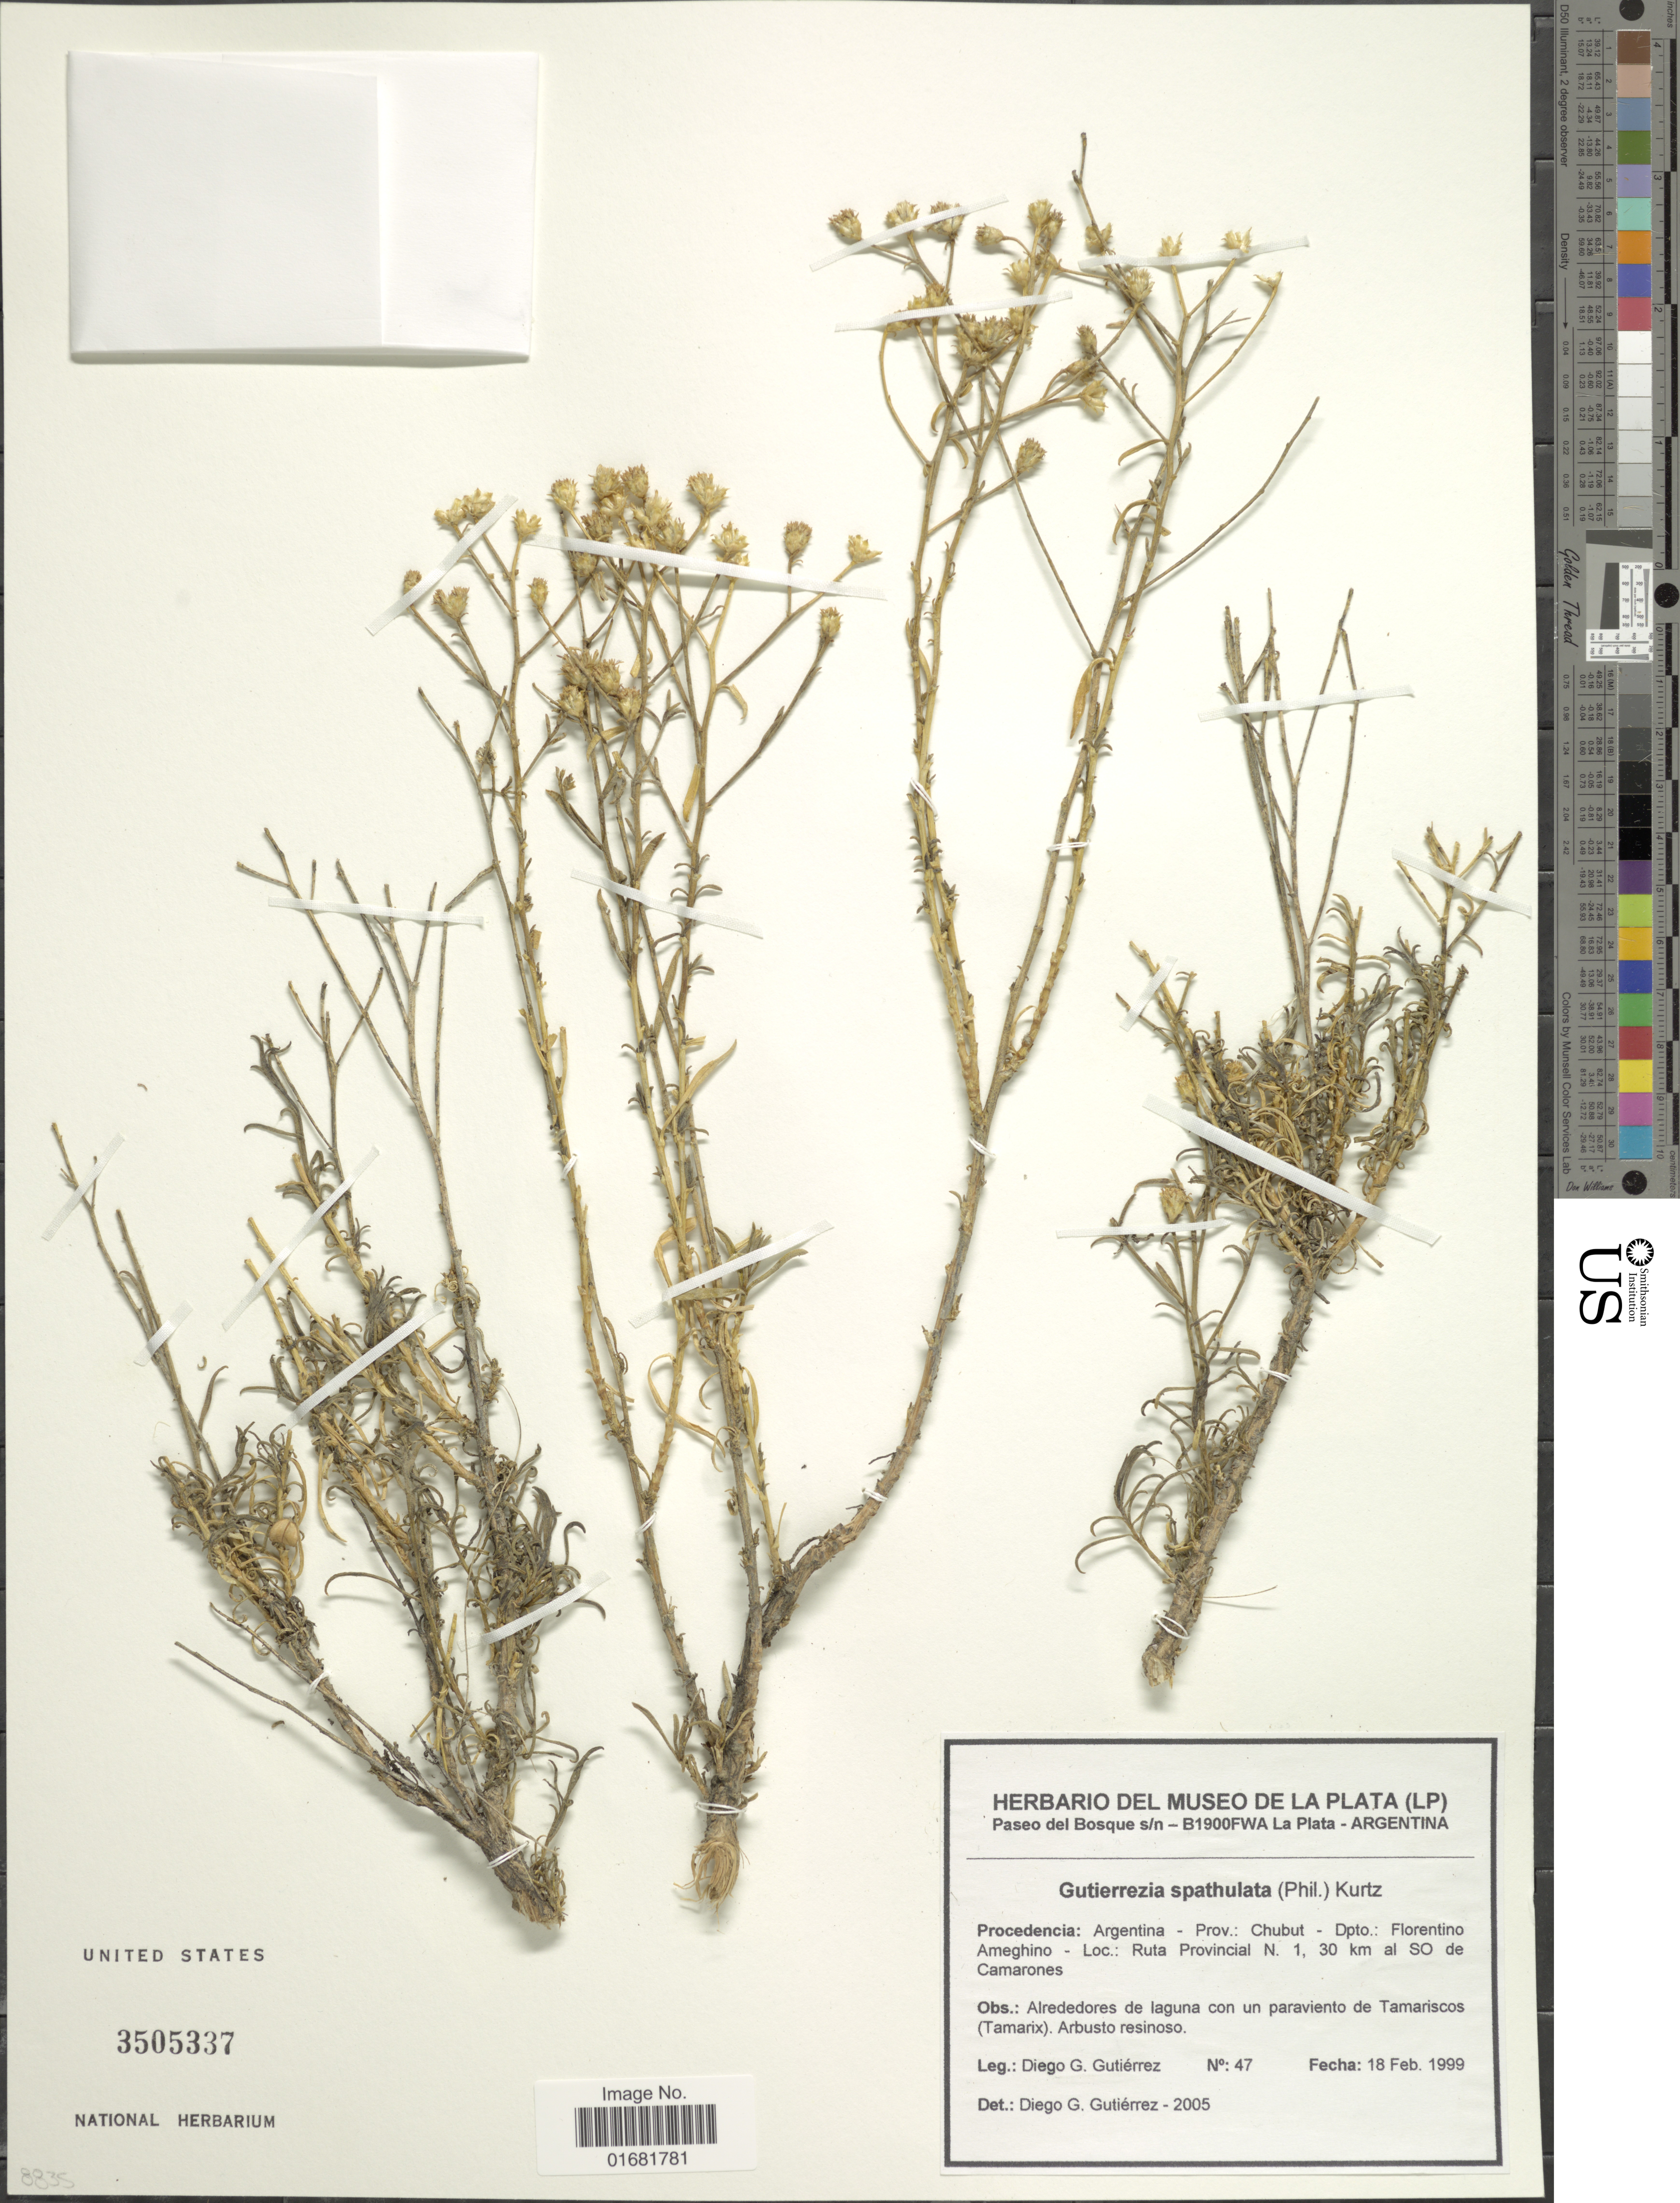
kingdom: Plantae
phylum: Tracheophyta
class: Magnoliopsida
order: Asterales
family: Asteraceae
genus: Gutierrezia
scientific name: Gutierrezia spathulata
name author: (Phil.) Kurtz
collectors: D. G. Gutiérrez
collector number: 47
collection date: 1999-02-18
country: Argentina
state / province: Chubut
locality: Dpto.: Florentino Ameghino - Ruta Provincial N. 1, 30 km al SO de Camarones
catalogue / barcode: US 3505337